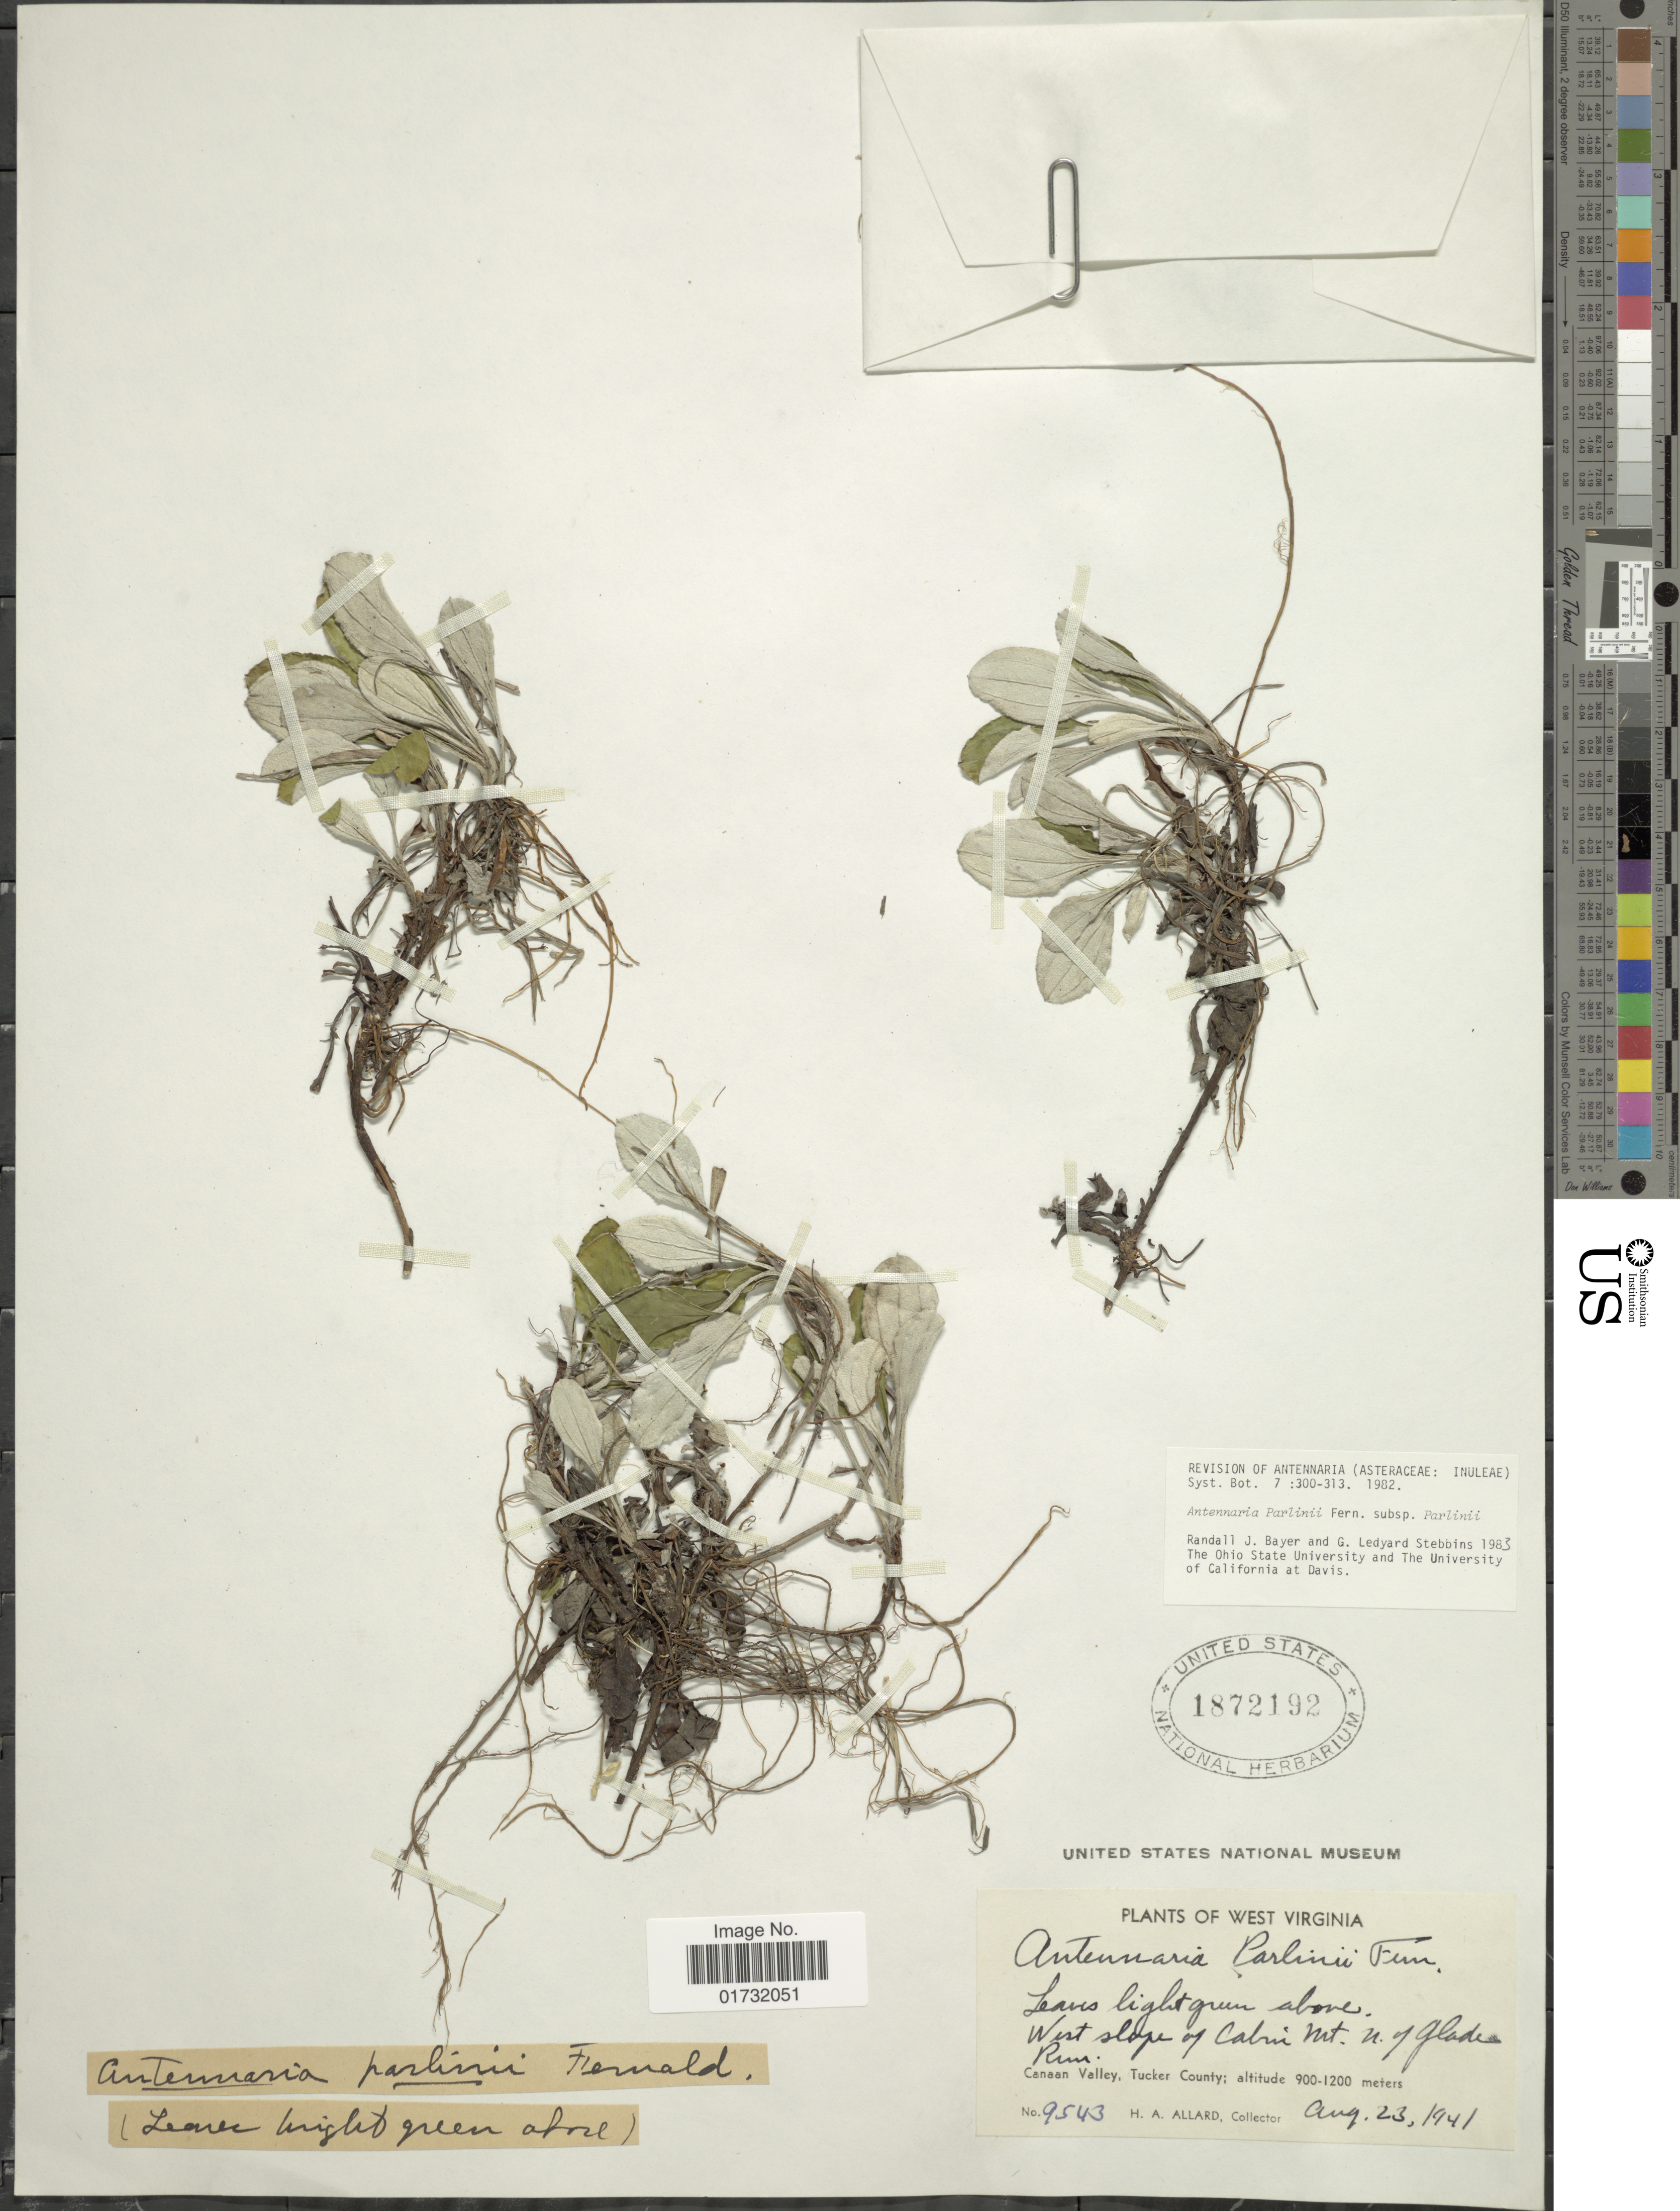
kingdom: Plantae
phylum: Tracheophyta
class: Magnoliopsida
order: Asterales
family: Asteraceae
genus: Antennaria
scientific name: Antennaria parlinii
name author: Fernald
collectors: H. A. Allard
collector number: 9543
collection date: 1941-08-23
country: United States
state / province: West Virginia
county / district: Tucker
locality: West slope of Calvin Mt. n. of Glade Run. Canaan Valley, Tucker County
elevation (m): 900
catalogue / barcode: US 1872192